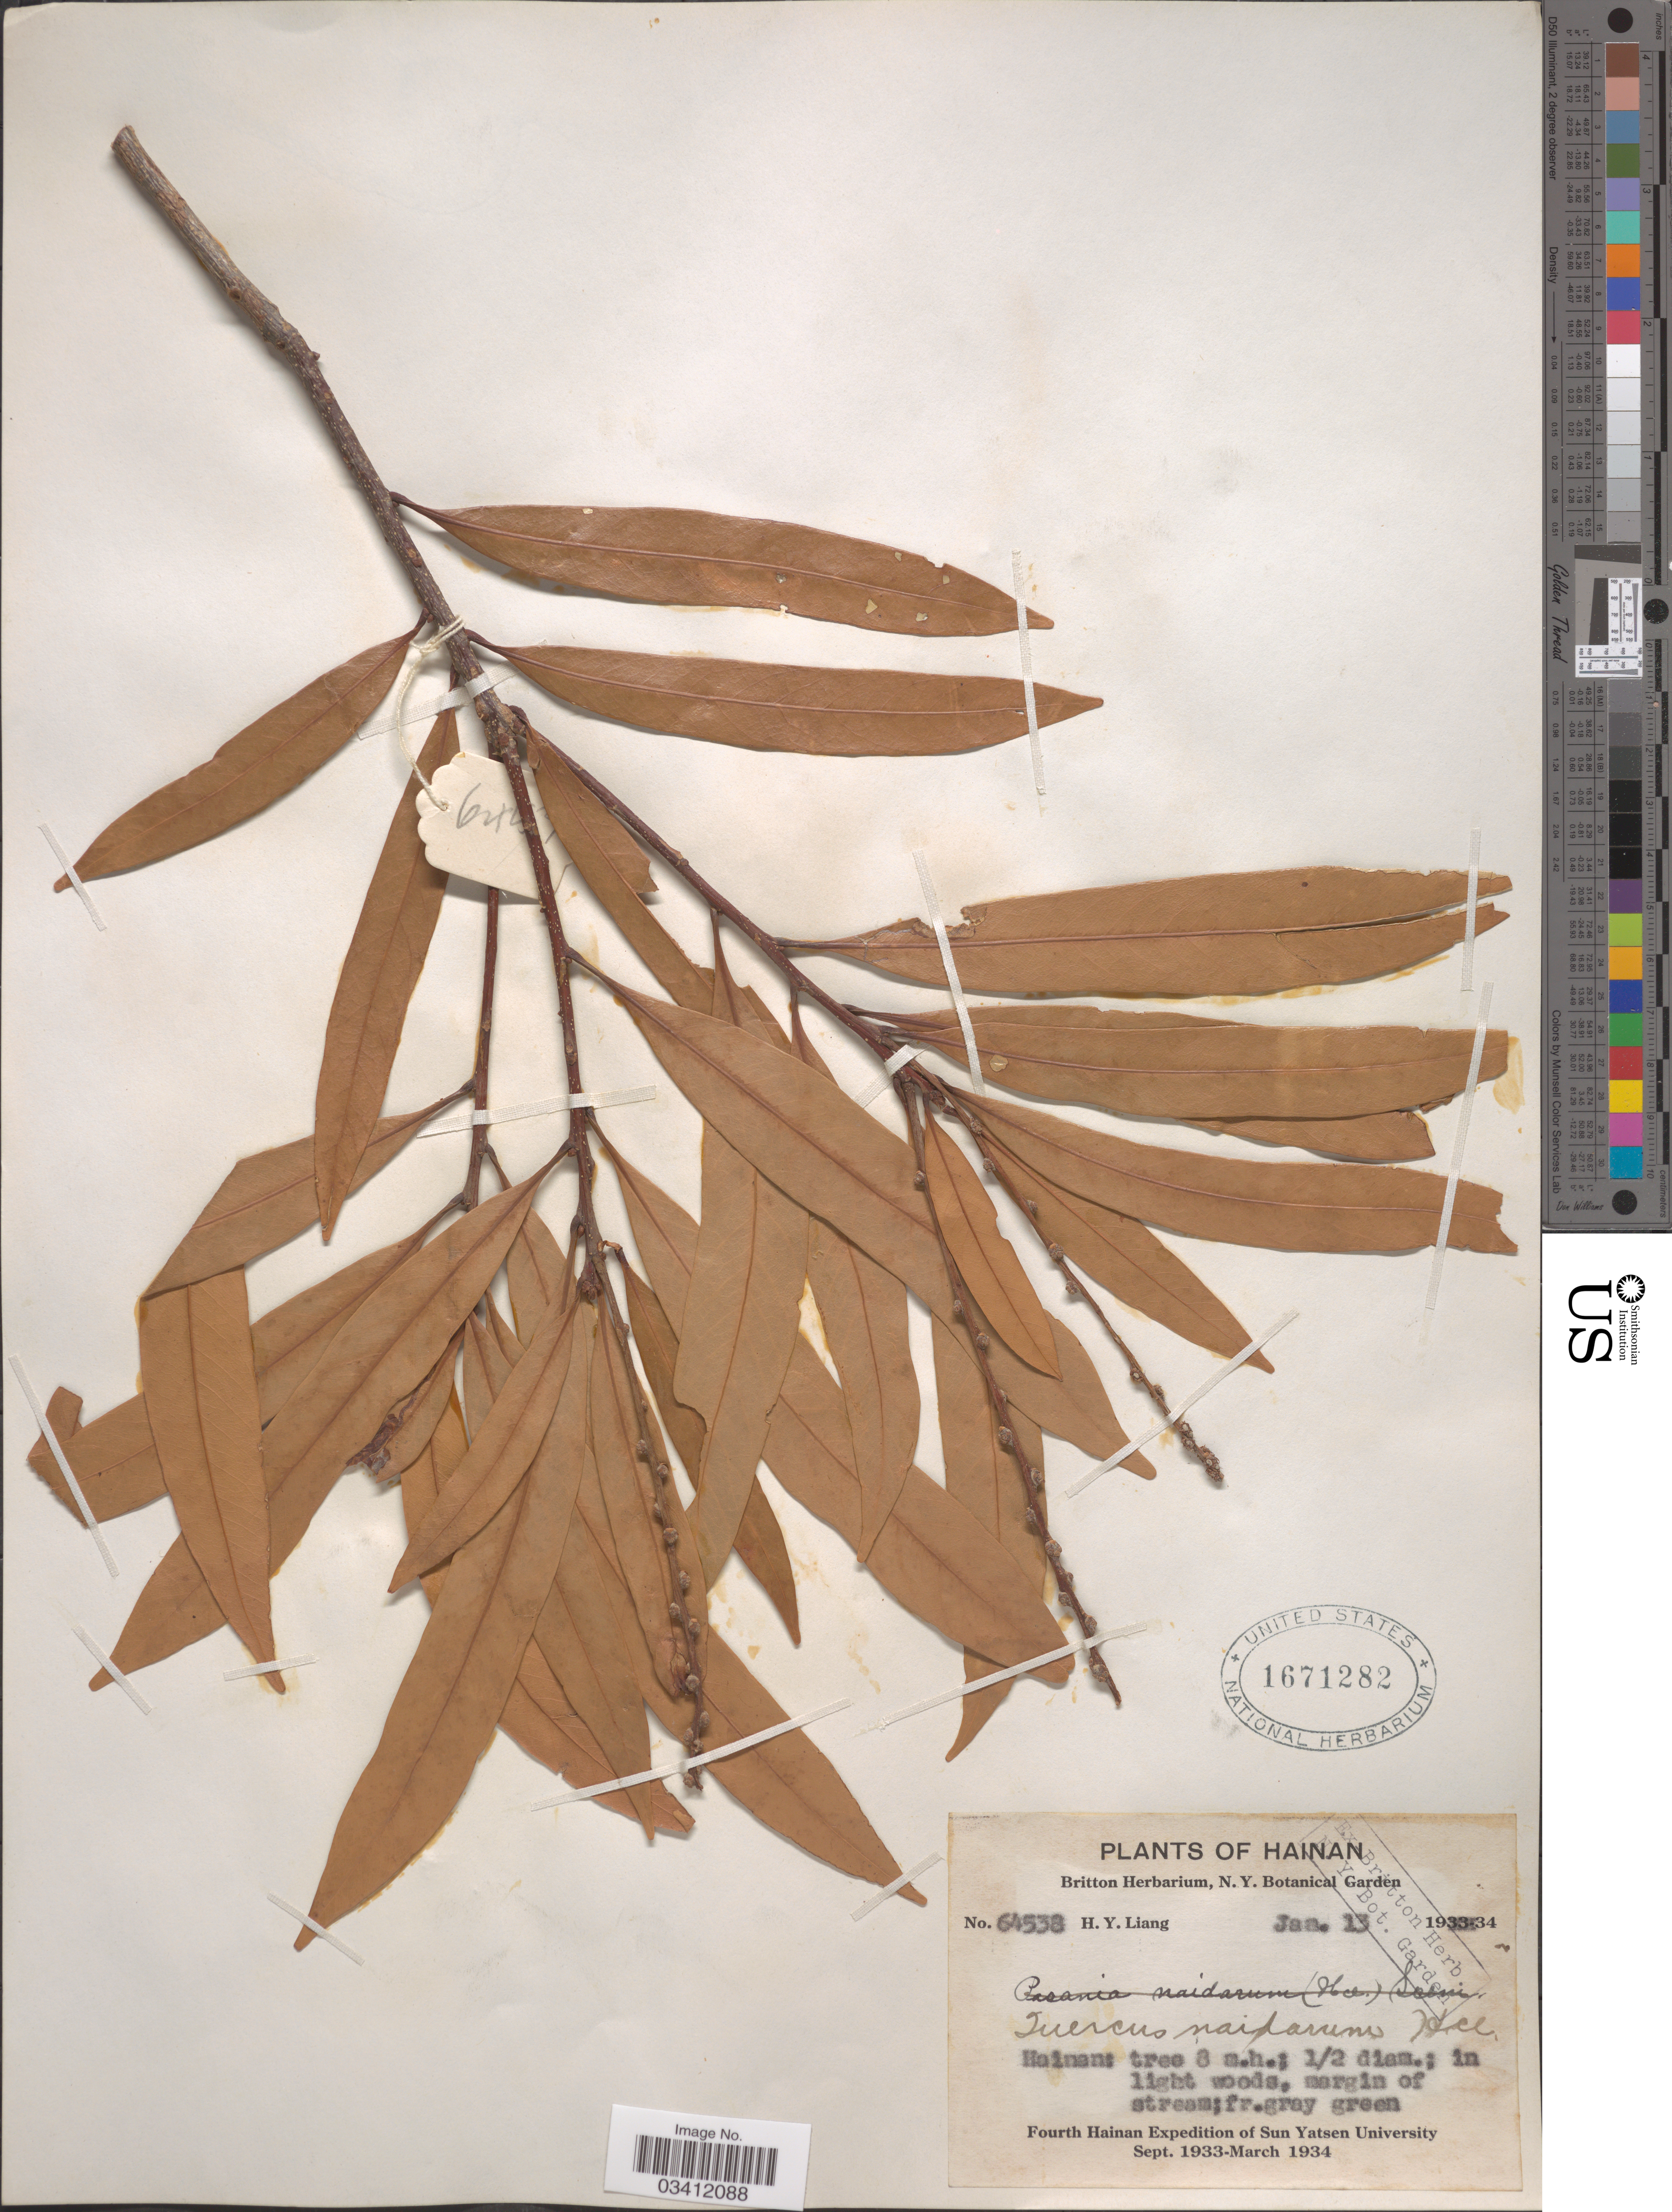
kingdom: Plantae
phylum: Tracheophyta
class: Magnoliopsida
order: Fagales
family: Fagaceae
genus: Quercus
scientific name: Quercus naiadarum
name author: Hance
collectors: H. Y. Liang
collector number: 64538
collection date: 1934-01-13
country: China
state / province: Hainan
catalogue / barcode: US 1671282